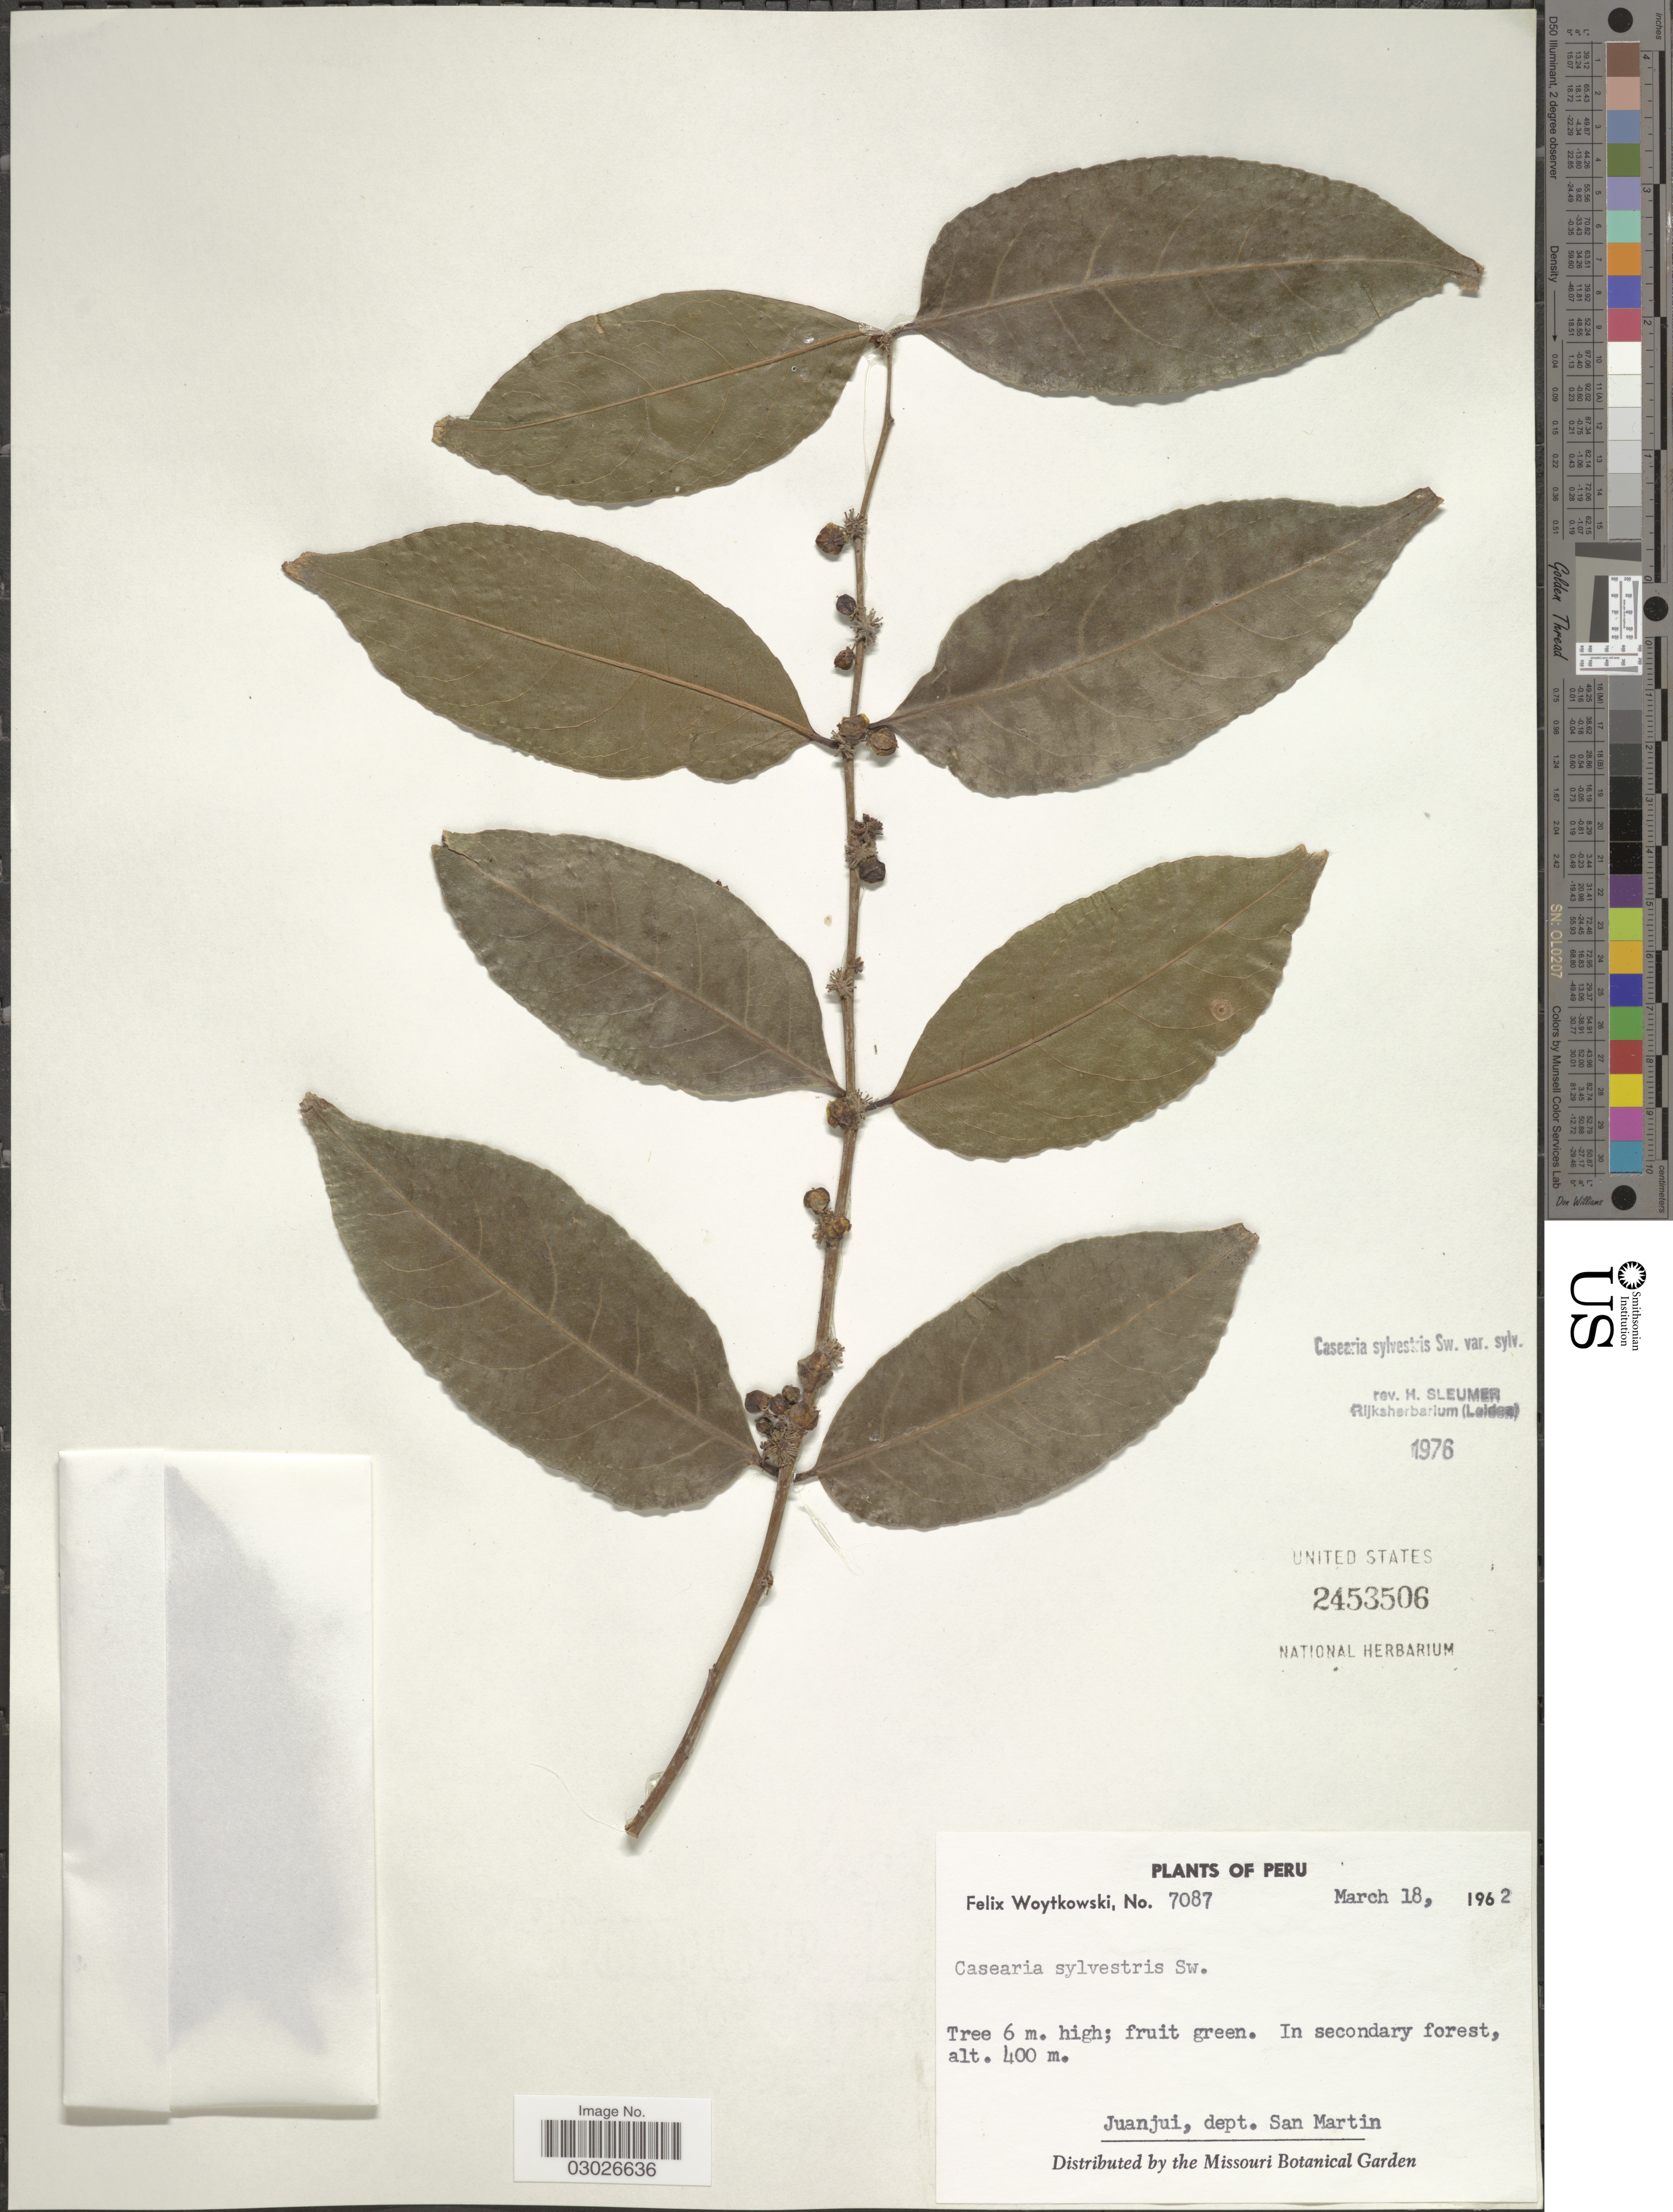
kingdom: Plantae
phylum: Tracheophyta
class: Magnoliopsida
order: Malpighiales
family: Salicaceae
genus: Casearia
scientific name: Casearia sylvestris var. sylvestris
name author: Sw.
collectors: F. Woytkowski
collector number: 7087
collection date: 1962-03-18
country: Peru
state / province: San Martín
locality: Juanjui, dept. San Martin.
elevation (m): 400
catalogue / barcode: US 2453506